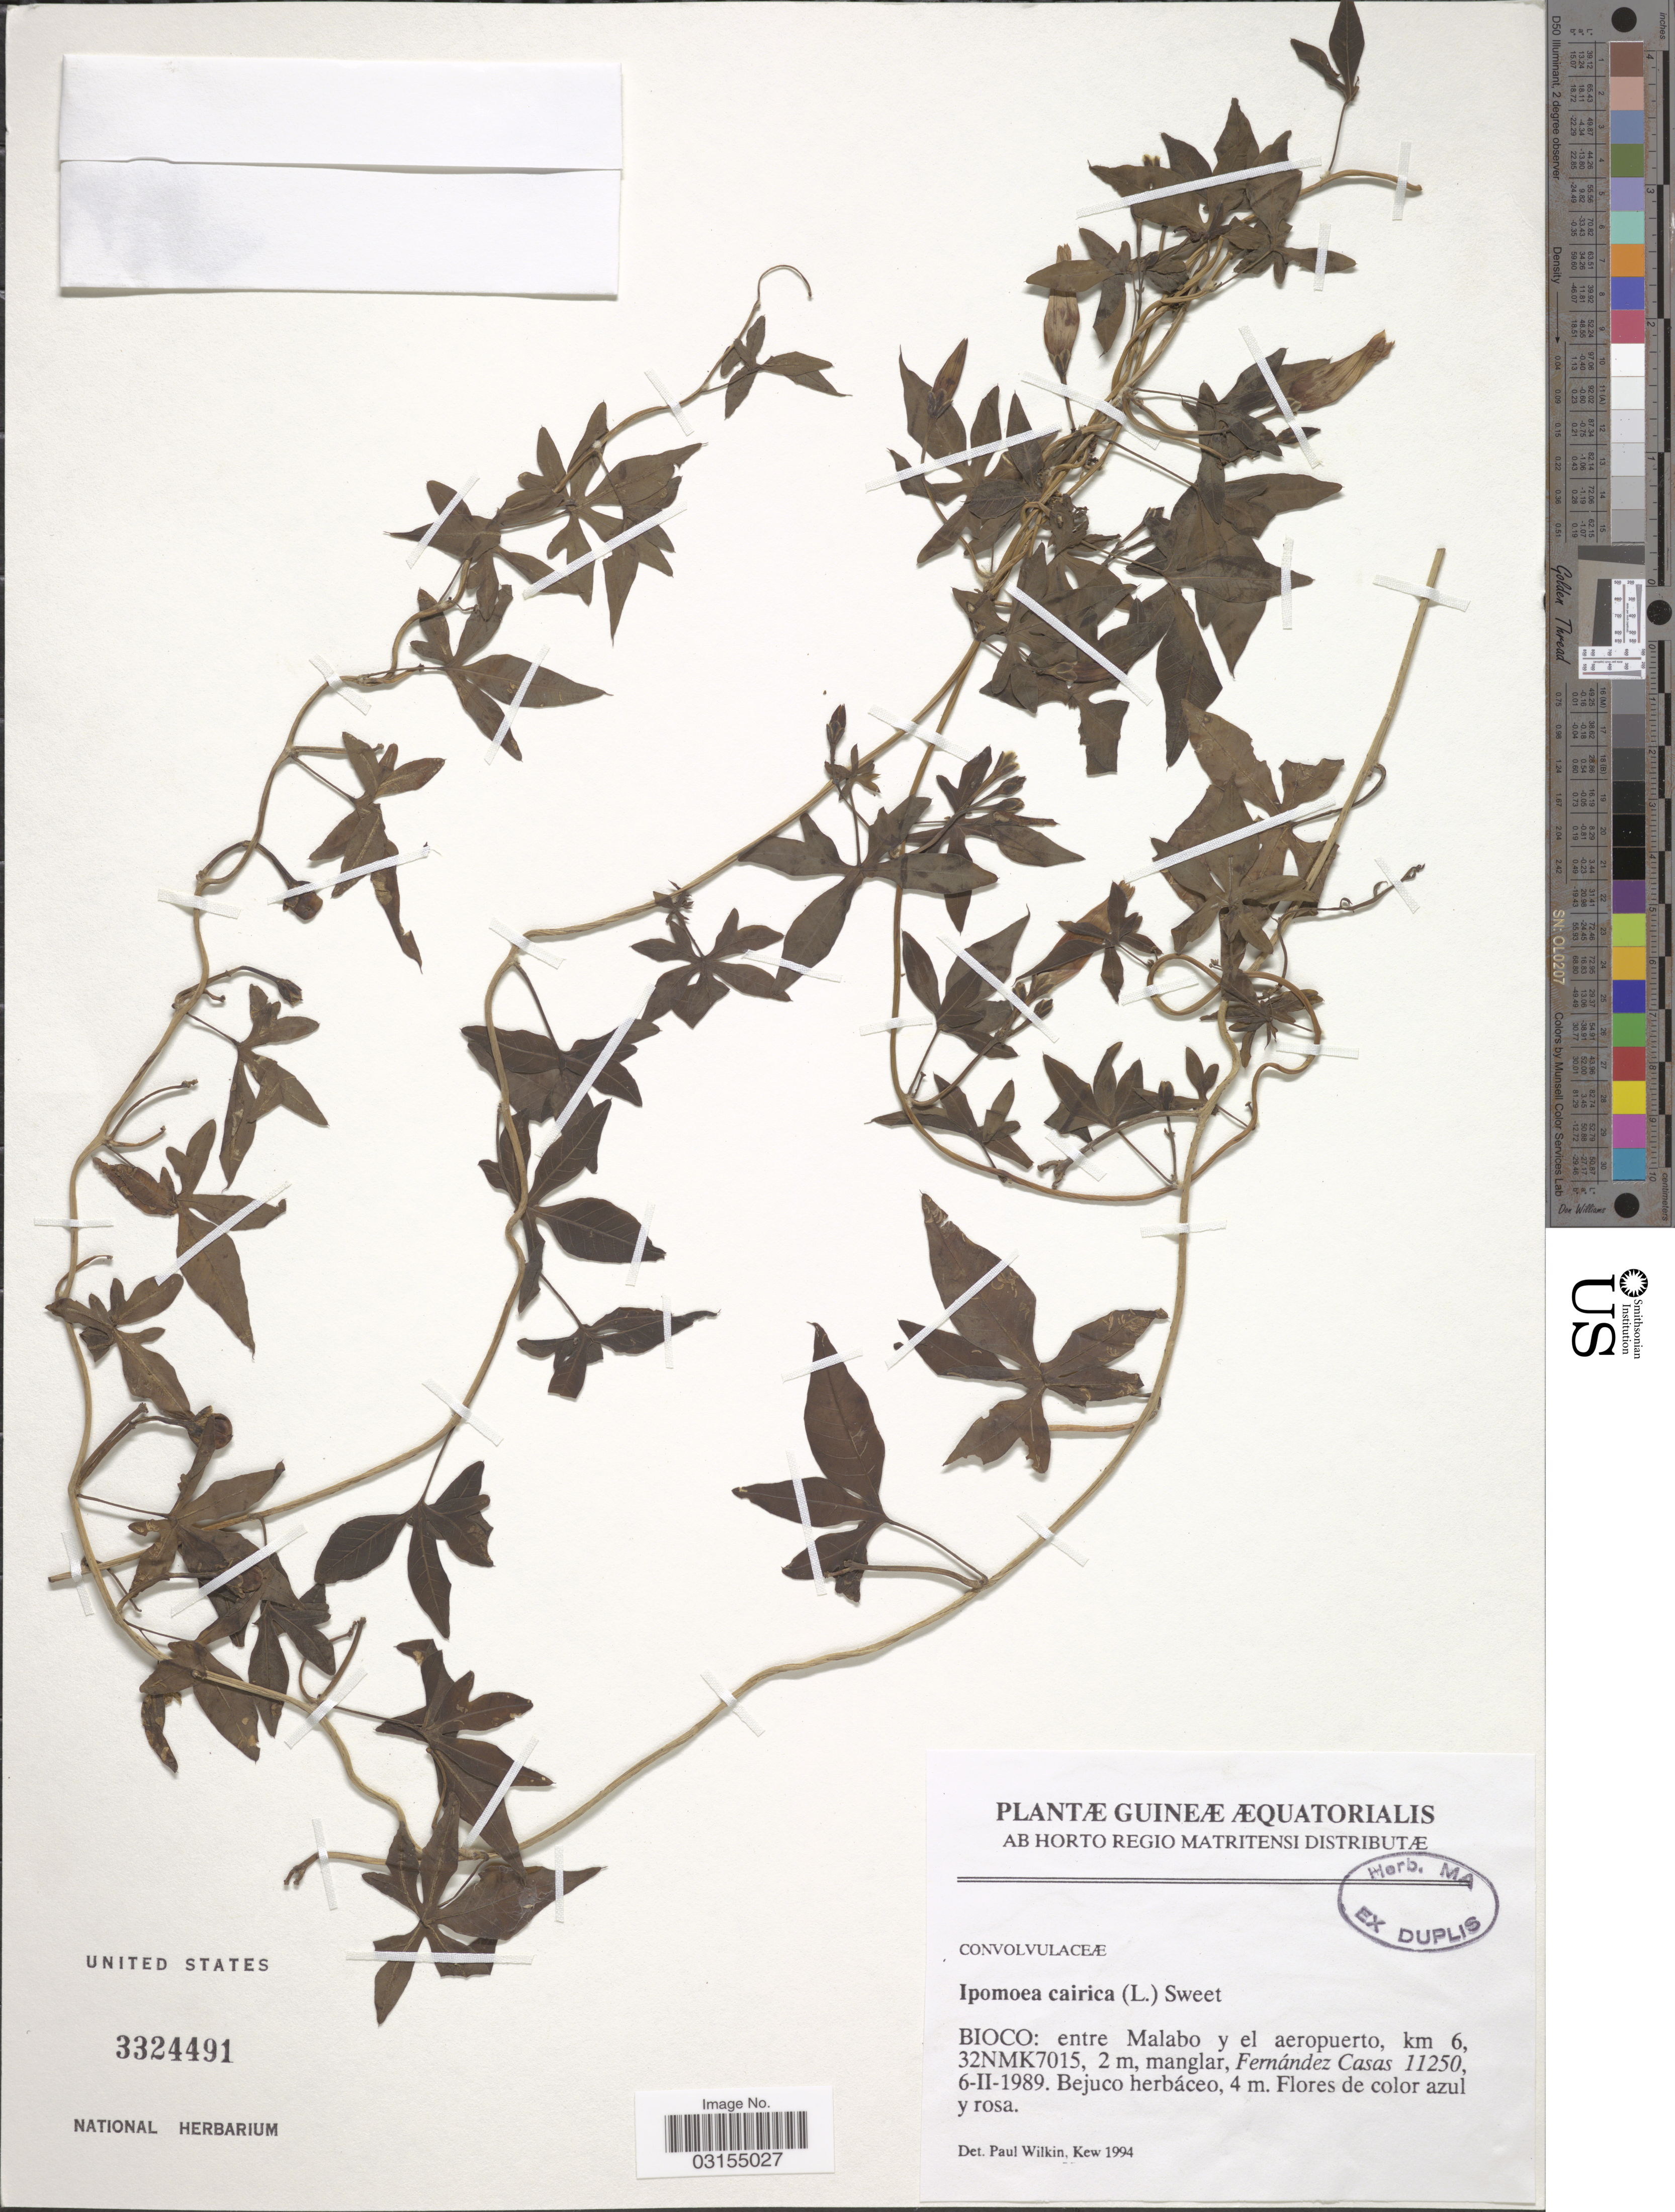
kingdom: Plantae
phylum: Tracheophyta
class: Magnoliopsida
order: Solanales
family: Convolvulaceae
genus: Ipomoea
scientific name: Ipomoea cairica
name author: (L.) Sweet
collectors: F. Casas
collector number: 11250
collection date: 1989-02-06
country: Equatorial Guinea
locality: Guineæ Æquatorialis. Bioco: entre Malabo y el aeropuerto, km 6, 32NMK7015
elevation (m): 2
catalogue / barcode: US 3324491